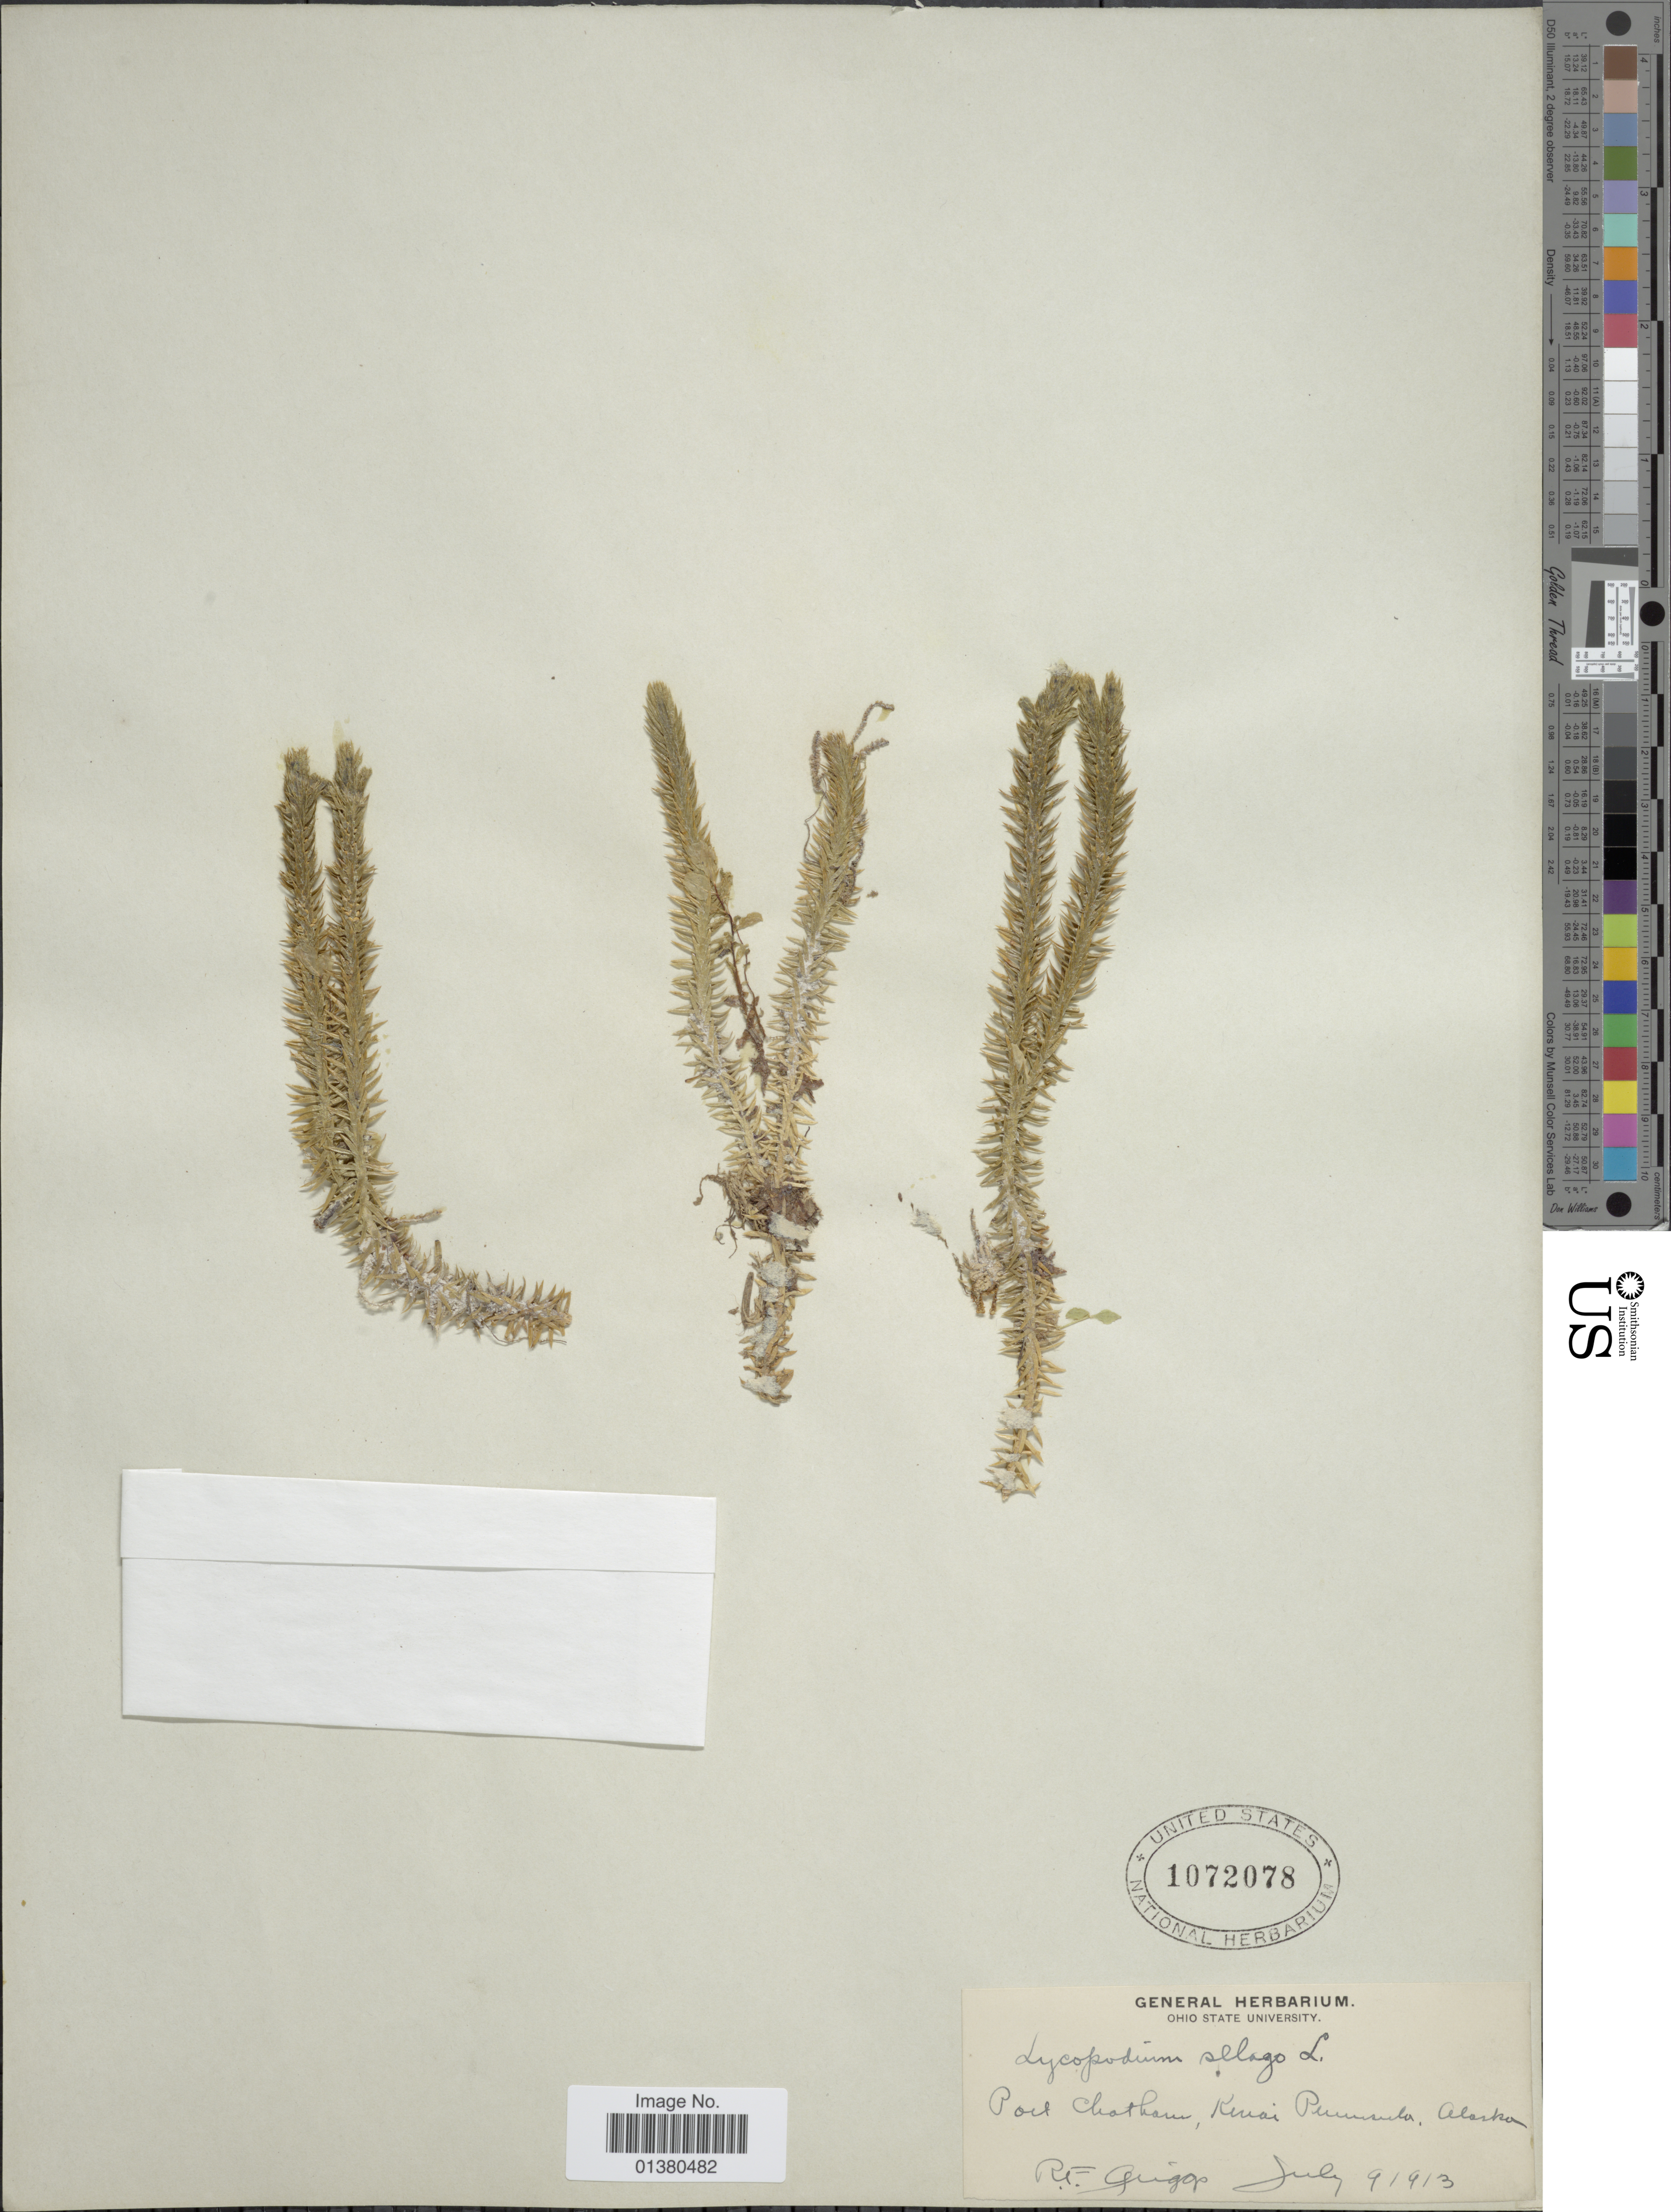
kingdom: Plantae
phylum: Tracheophyta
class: Lycopodiopsida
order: Lycopodiales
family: Lycopodiaceae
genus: Huperzia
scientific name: Huperzia selago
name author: (L.) Bernh. ex Schrank & Mart.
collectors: R. F. Griggs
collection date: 1913-07-09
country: United States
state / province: Alaska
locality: Port Chotkan, Kewai Peninsula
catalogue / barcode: US 1072078